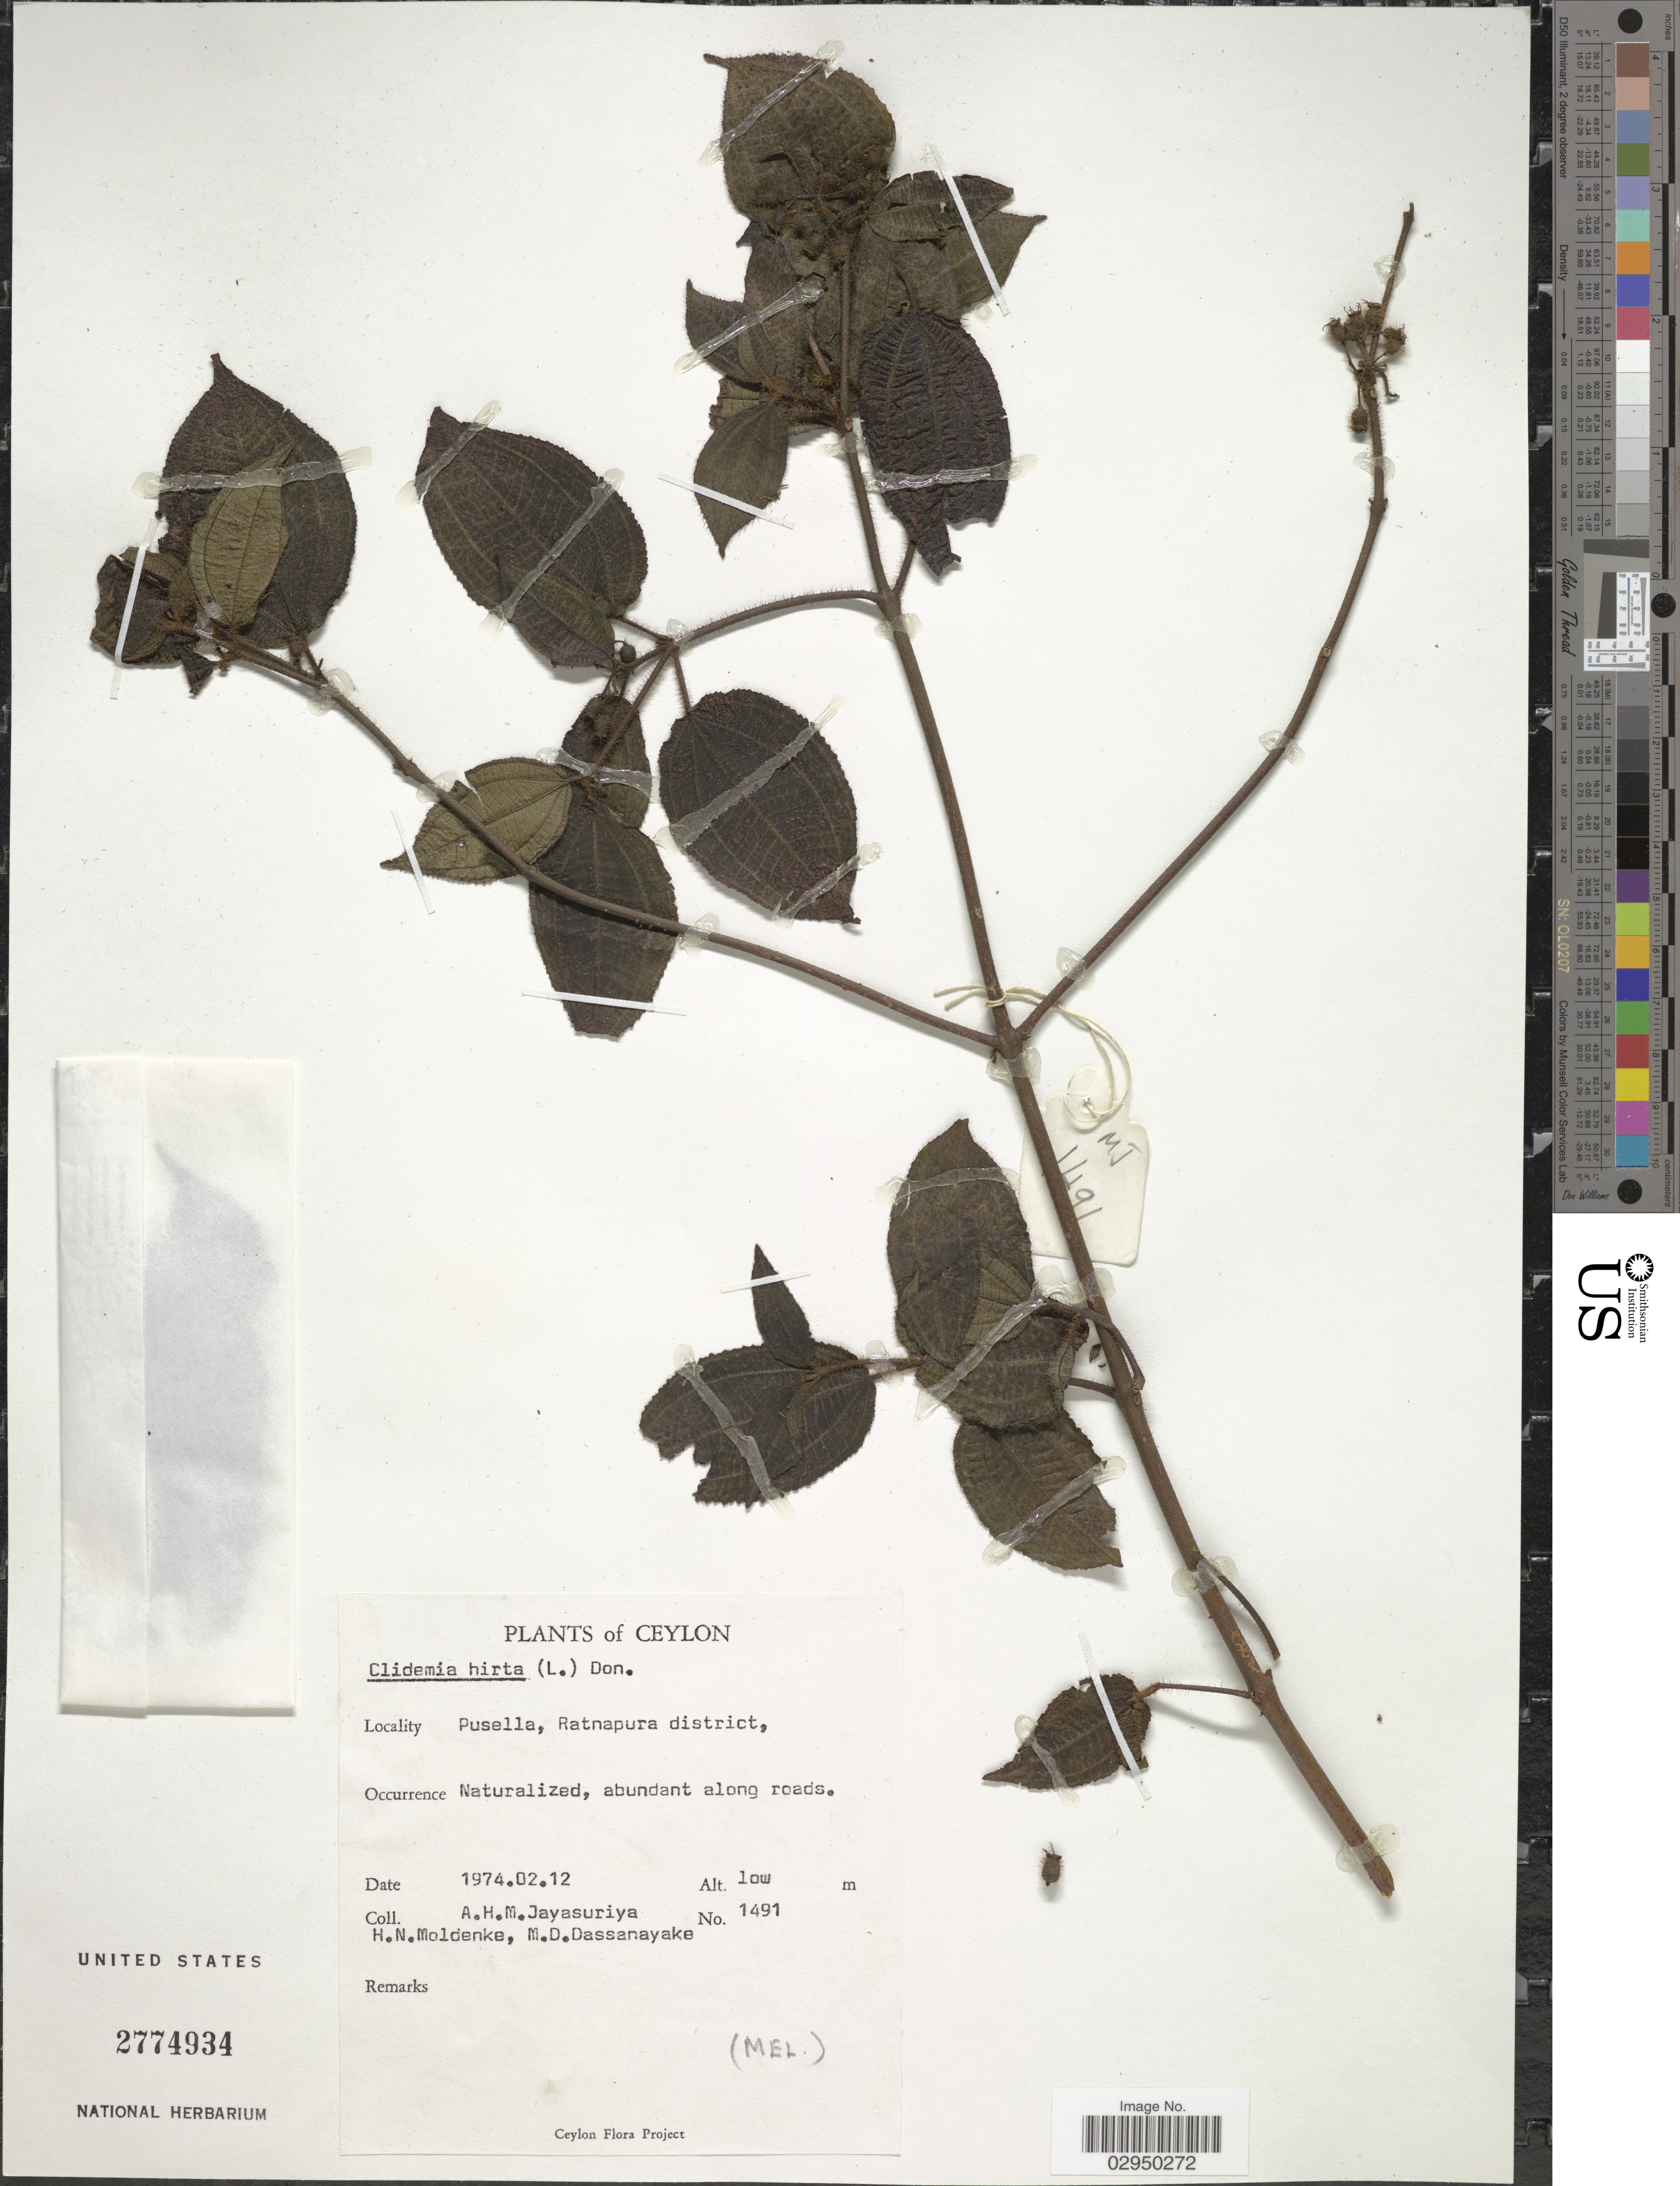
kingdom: Plantae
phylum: Tracheophyta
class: Magnoliopsida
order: Myrtales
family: Melastomataceae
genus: Clidemia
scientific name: Clidemia hirta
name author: (L.) D. Don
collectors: A. H. Jayasuriya, H. N. Moldenke & M. D. Dassanayake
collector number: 1491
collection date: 1974-02-12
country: Sri Lanka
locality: Ceylon. Pusella, Ratnapura district.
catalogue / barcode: US 2774934